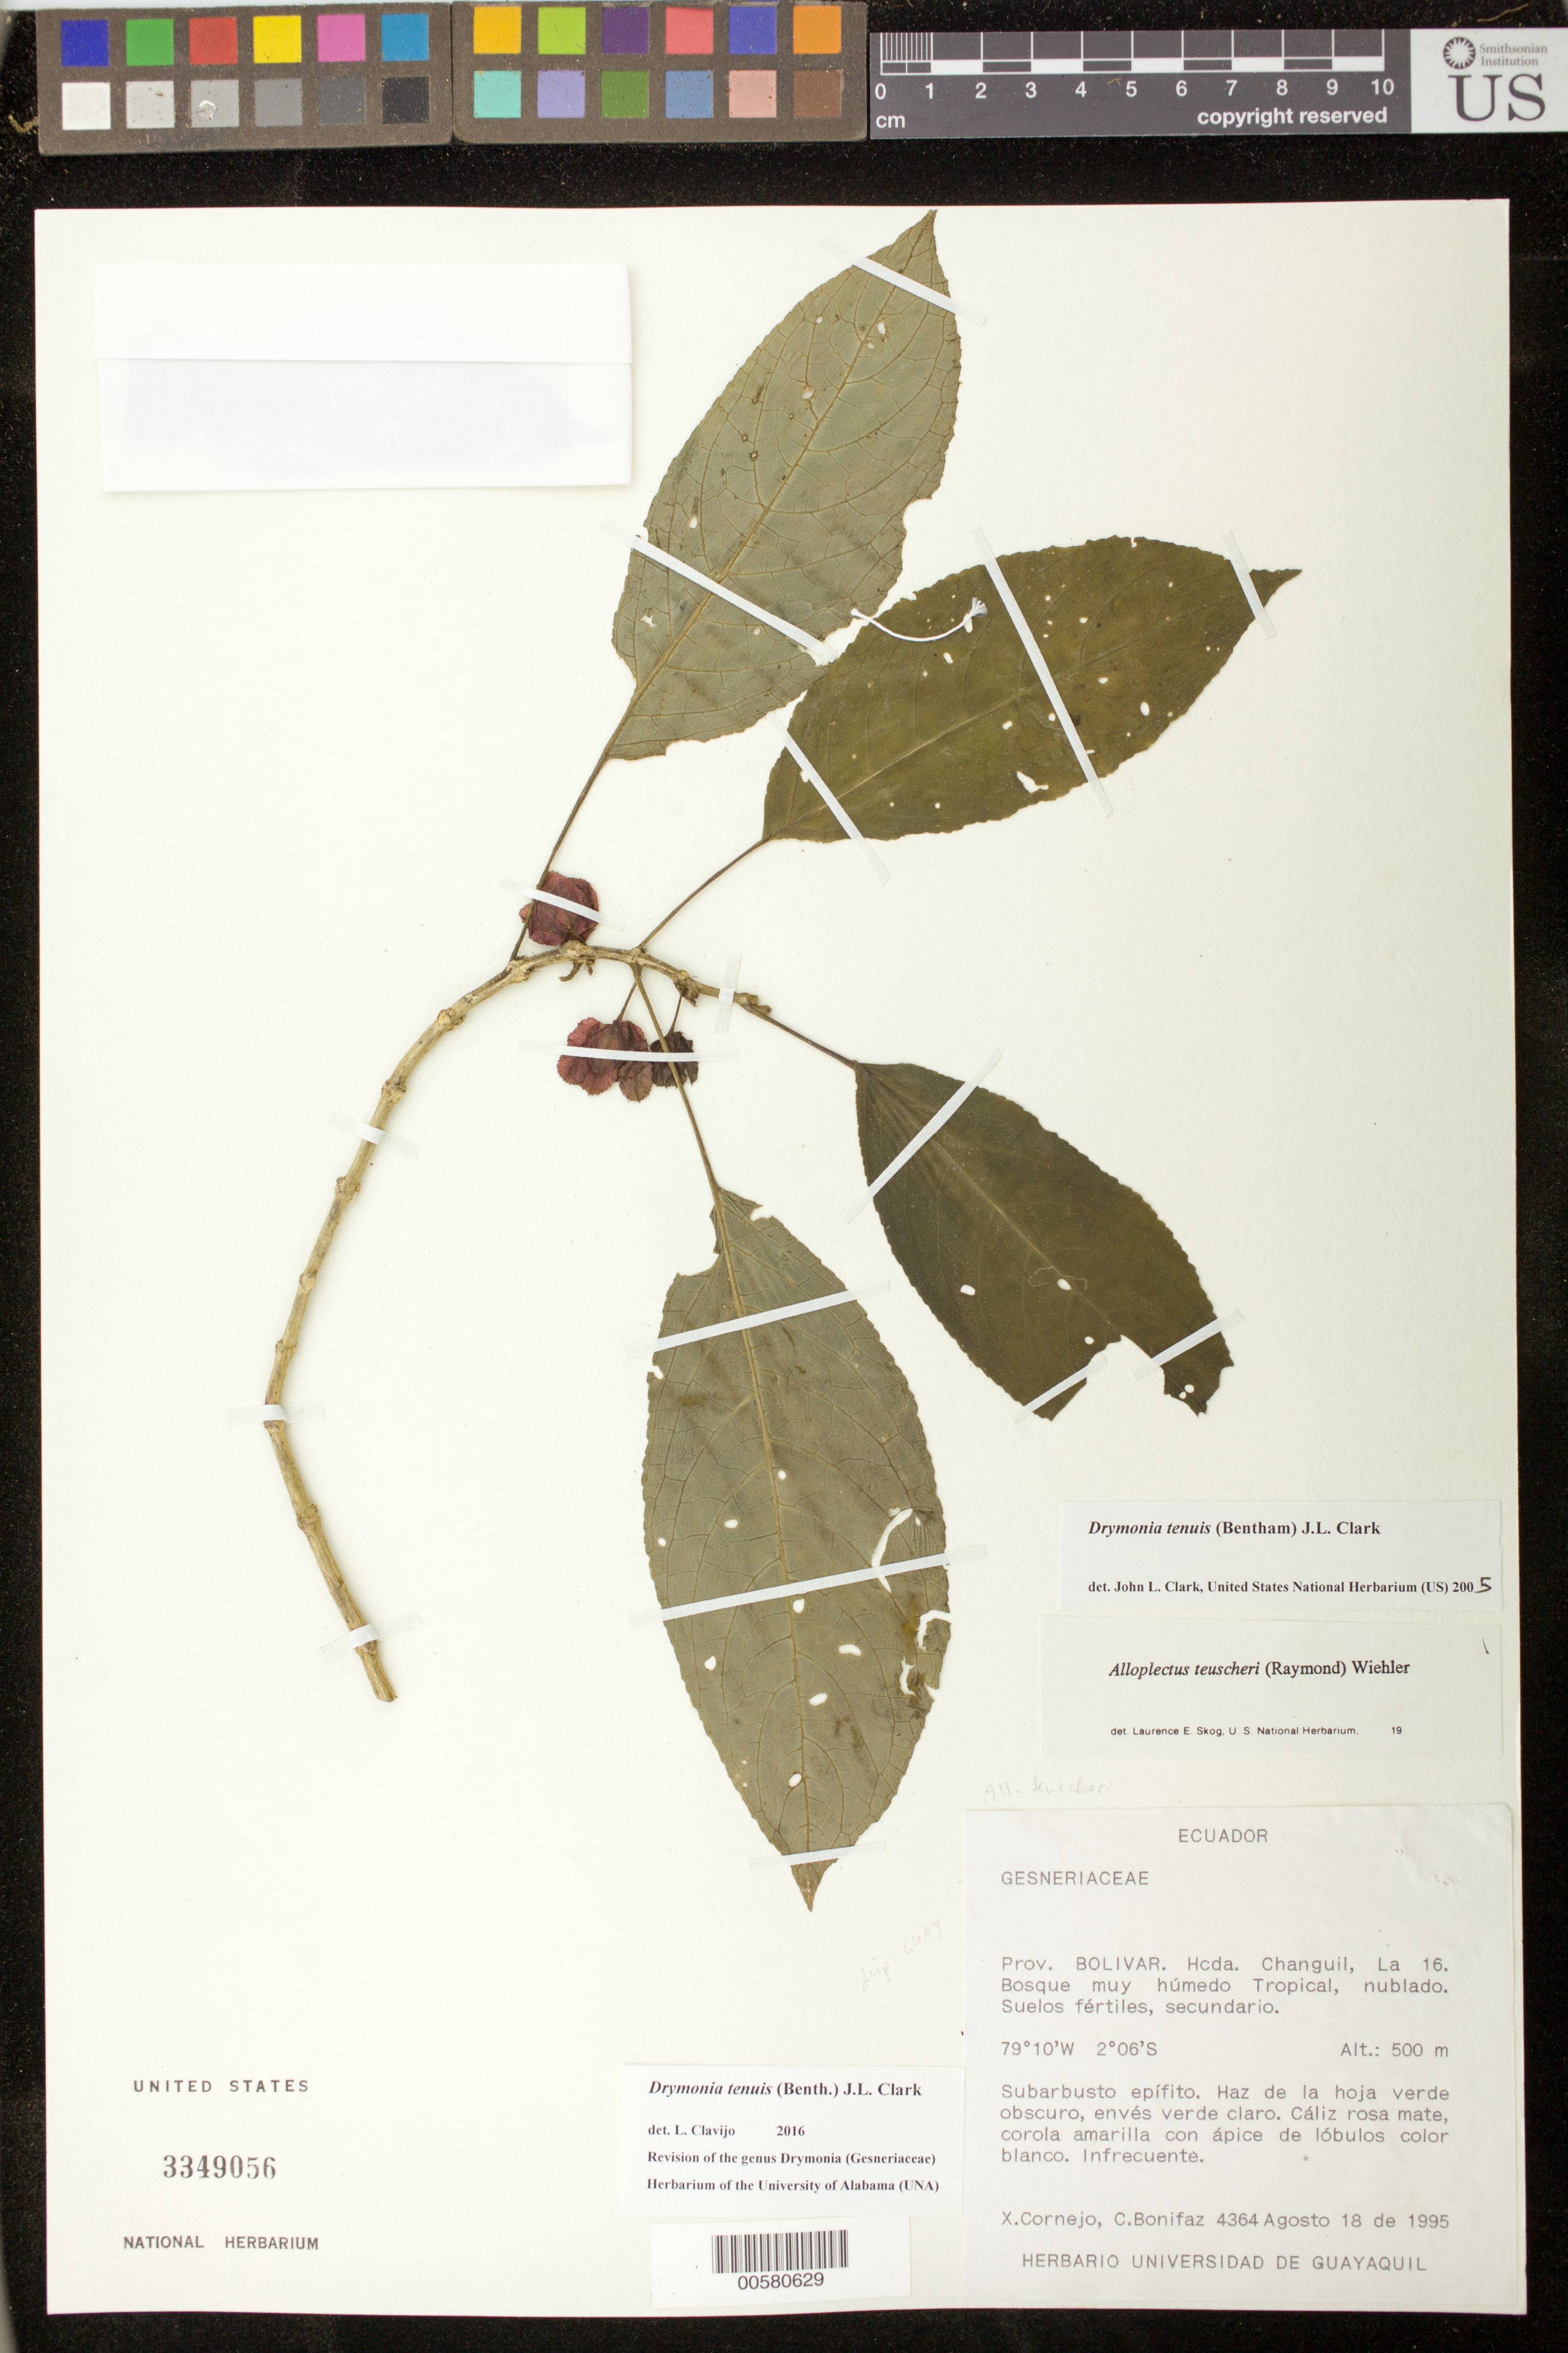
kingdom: Plantae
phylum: Tracheophyta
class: Magnoliopsida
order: Lamiales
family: Gesneriaceae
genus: Drymonia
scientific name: Drymonia teuscheri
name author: (Raymond) J.L. Clark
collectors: X. F. Cornejo & C. Bonifaz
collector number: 4364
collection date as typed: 18 Aug 1995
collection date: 1995-08-18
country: Ecuador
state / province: Bolivar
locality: Hcda. Changuil, La 16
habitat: Bosque muy húmedo tropical, nublado; suelos fértiles, secundario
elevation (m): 500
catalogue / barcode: US 3349056